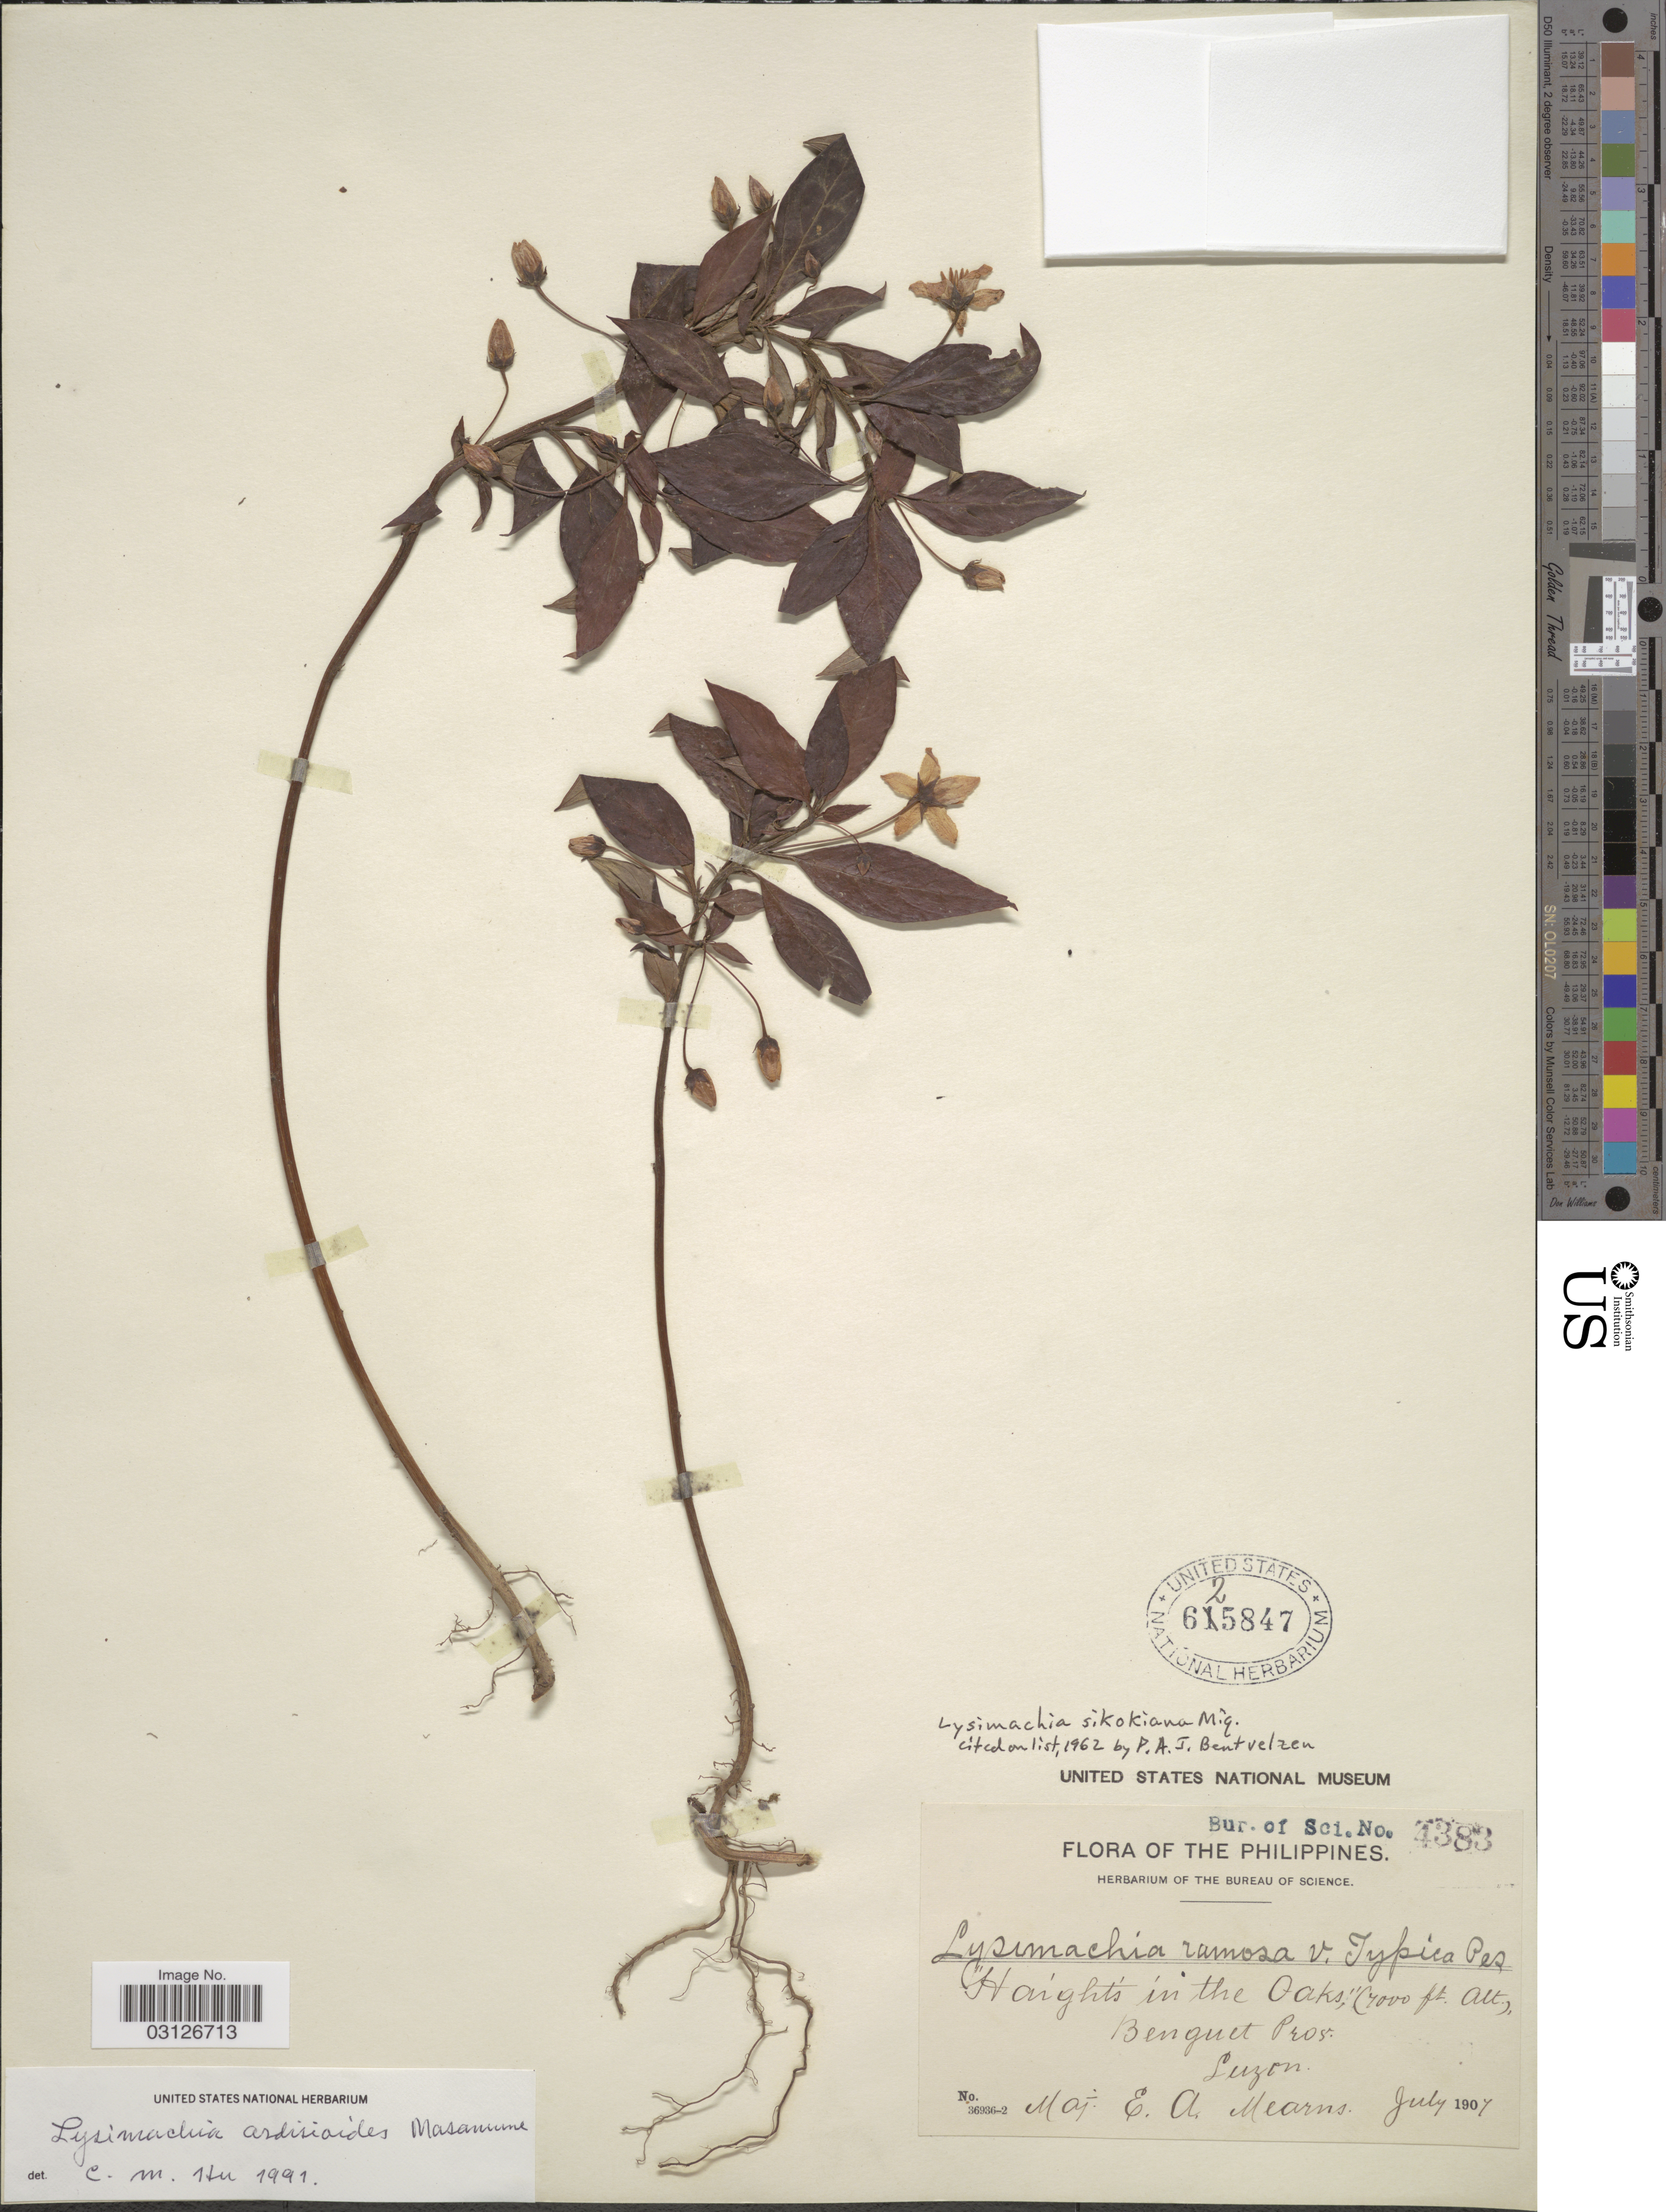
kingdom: Plantae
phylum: Tracheophyta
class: Magnoliopsida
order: Ericales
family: Primulaceae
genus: Lysimachia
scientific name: Lysimachia ardisioides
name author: Masam.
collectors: E. A. Mearns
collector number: Bur. of Sci. 4383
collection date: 1907-07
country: Philippines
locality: Benguet Prov. Luzon.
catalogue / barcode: US 6125847